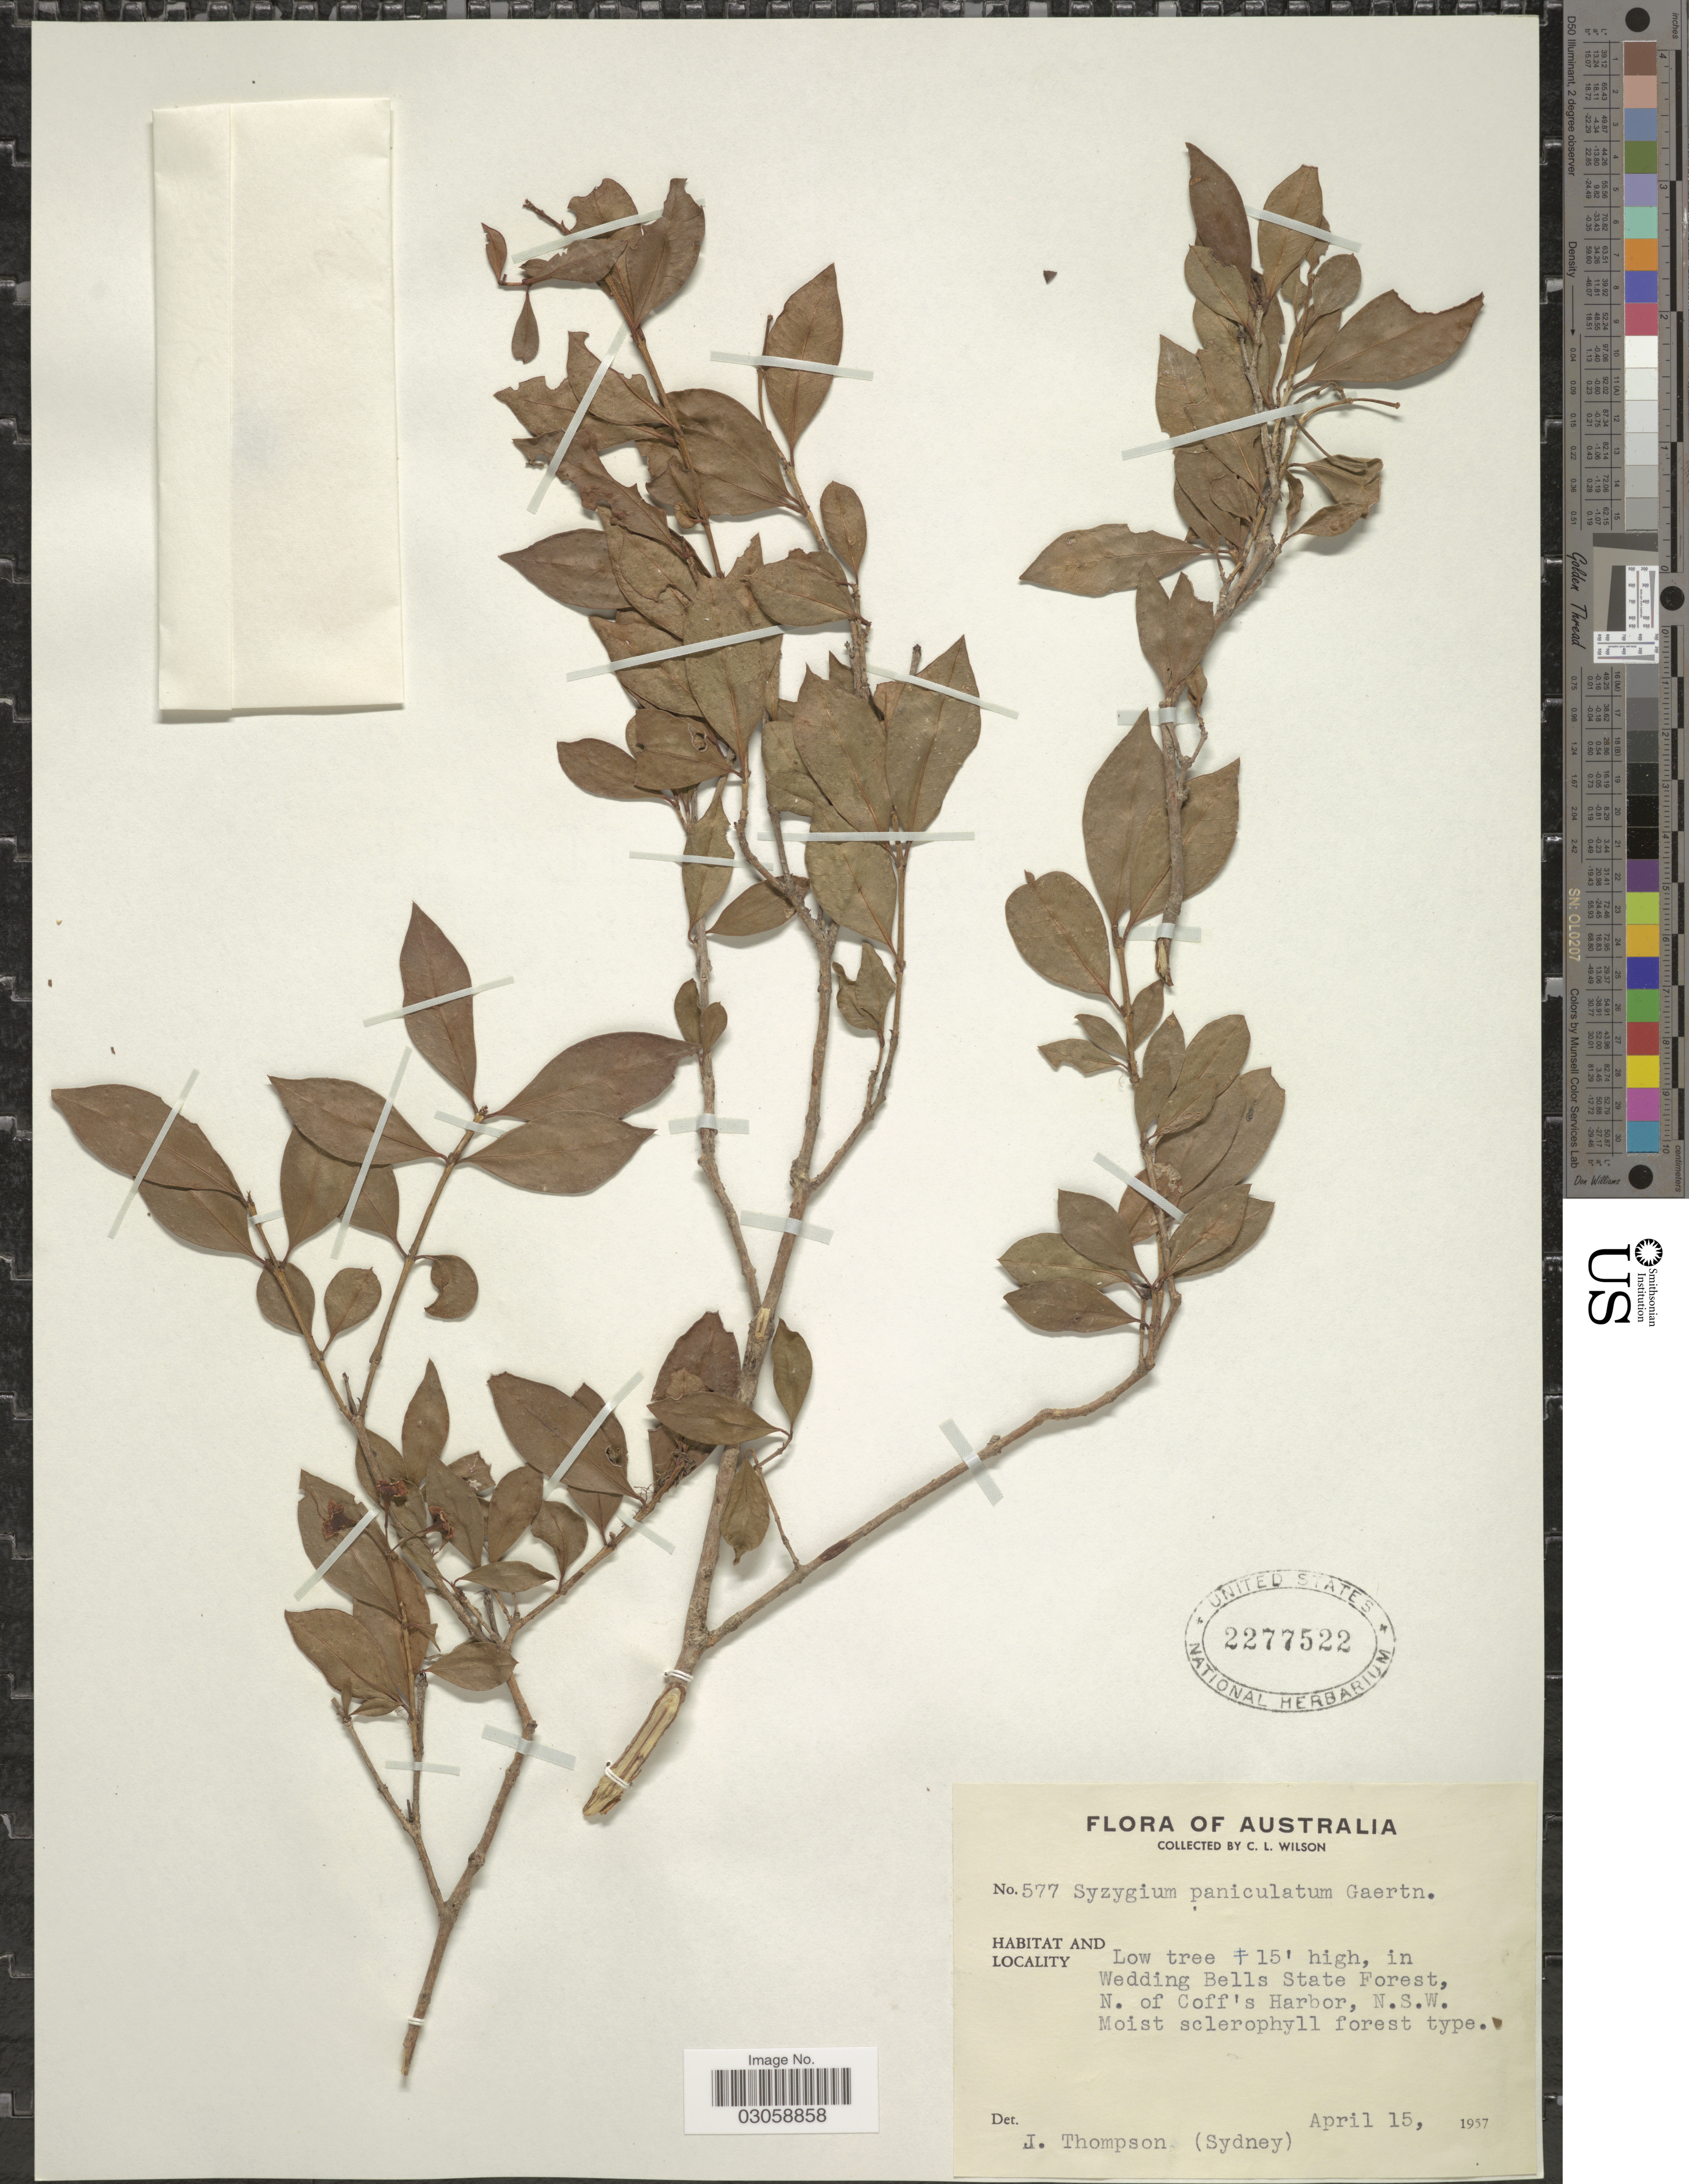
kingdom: Plantae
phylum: Tracheophyta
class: Magnoliopsida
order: Myrtales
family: Myrtaceae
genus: Syzygium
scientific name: Syzygium australe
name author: (J.C. Wendl. ex Link) B. Hyland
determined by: Hyland, B. P. M.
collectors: C. L. Wilson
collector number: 577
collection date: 1957-04-15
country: Australia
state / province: New South Wales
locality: In Wedding Bells State Forest, N. of Coff's Harbor, N.S.W.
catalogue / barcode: US 2277522